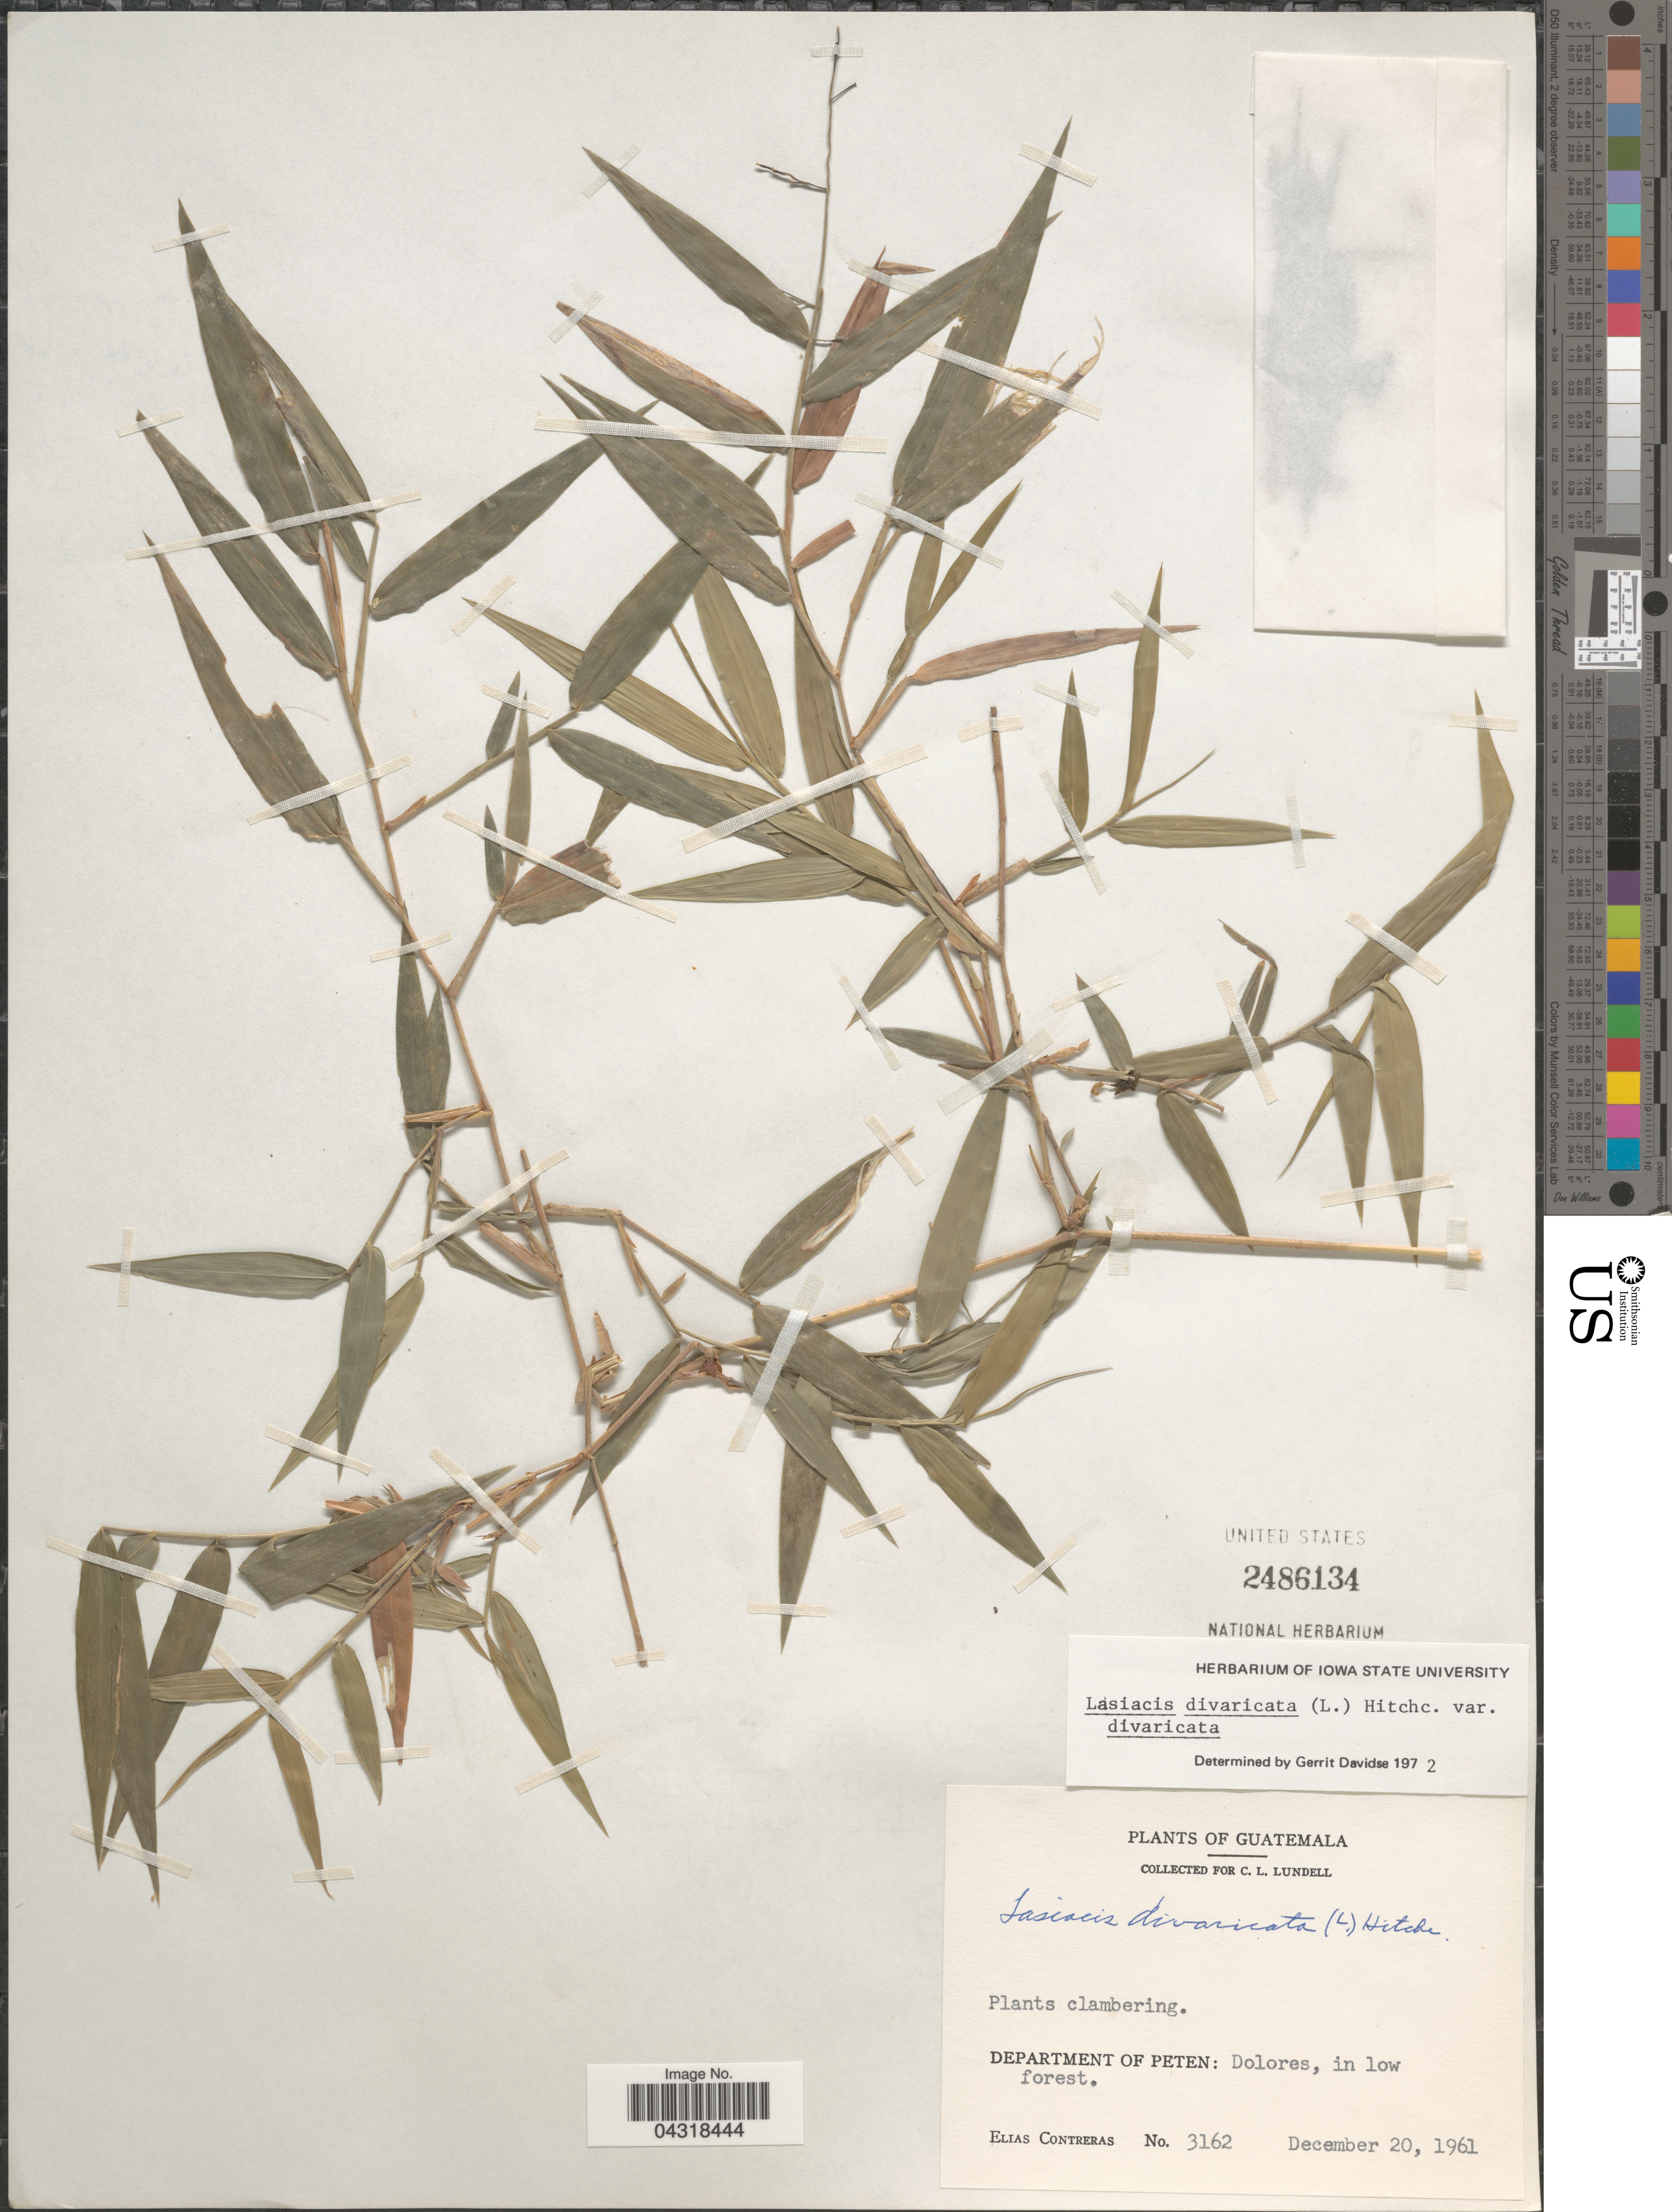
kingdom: Plantae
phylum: Tracheophyta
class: Liliopsida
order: Poales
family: Poaceae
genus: Lasiacis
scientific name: Lasiacis divaricata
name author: (L.) Hitchc.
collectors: E. Contreras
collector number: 3162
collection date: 1961-12-20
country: Guatemala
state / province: El Peten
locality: Department of Peten: Dolores, in low forest.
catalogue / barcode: US 2486134